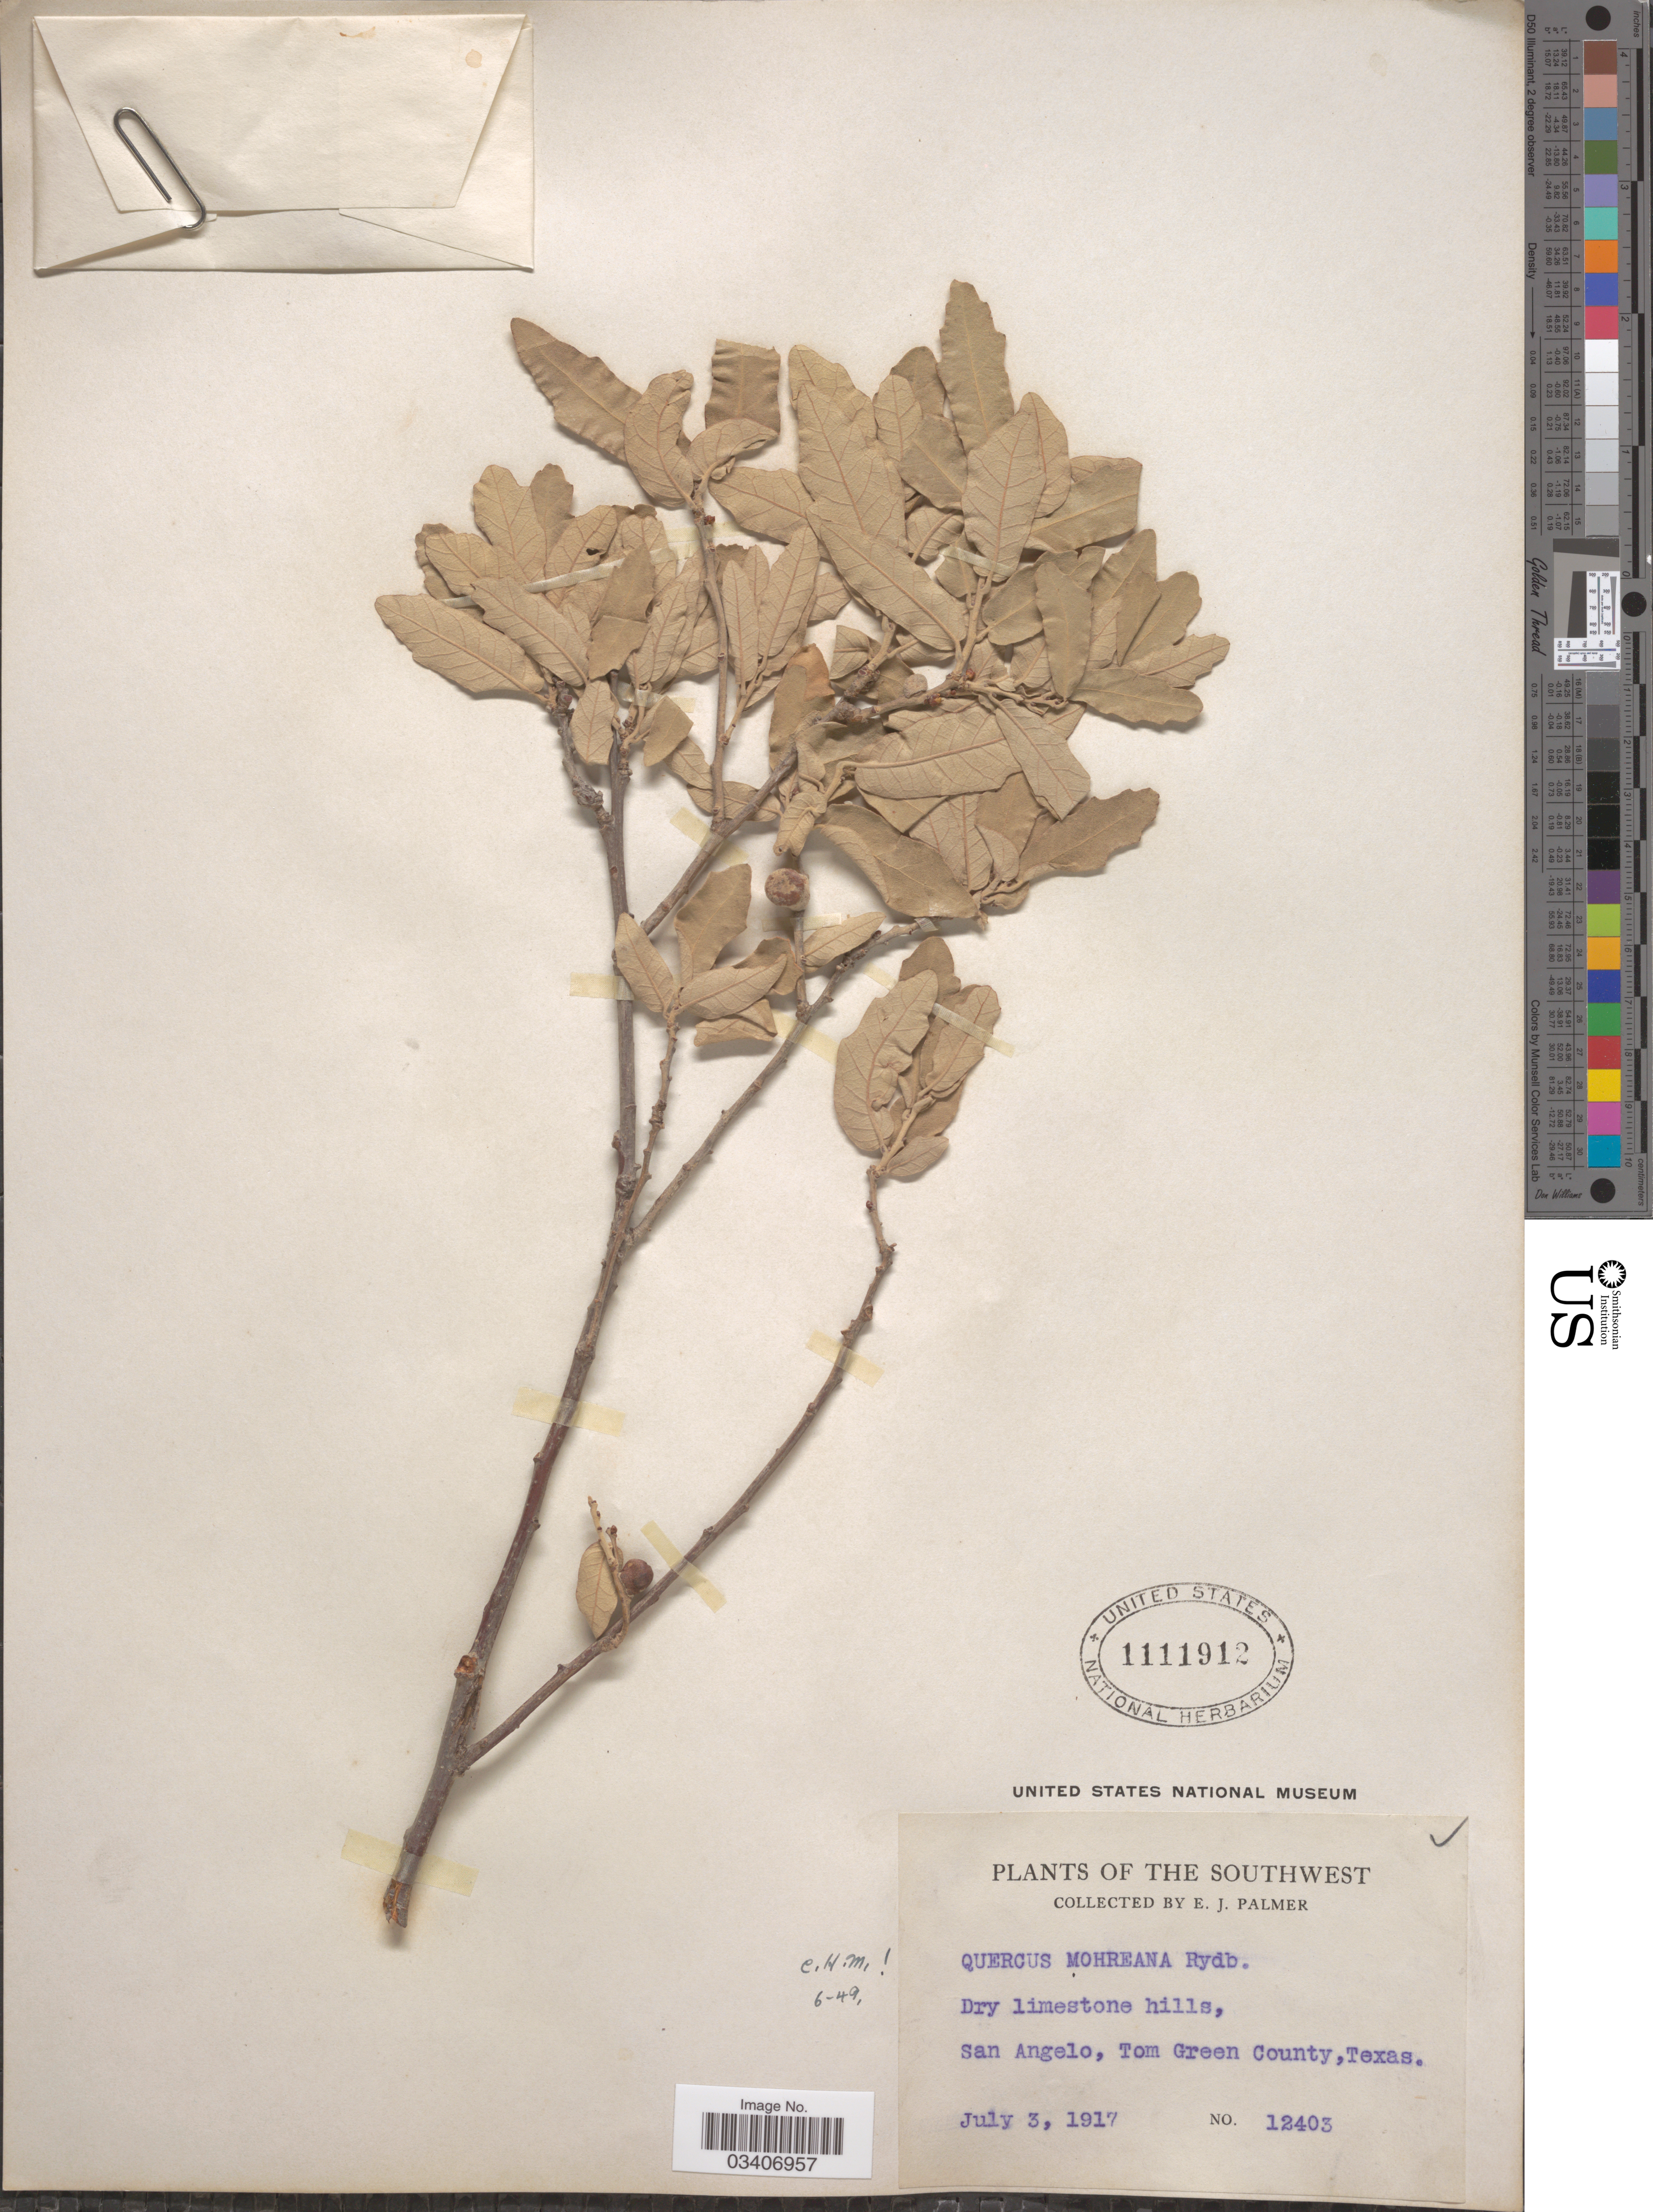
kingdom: Plantae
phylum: Tracheophyta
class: Magnoliopsida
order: Fagales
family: Fagaceae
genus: Quercus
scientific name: Quercus mohriana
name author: Buckley ex Rydb.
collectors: E. J. Palmer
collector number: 12403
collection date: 1917-07-03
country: United States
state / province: Texas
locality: The Southwest. San Angelo, Tom Green County.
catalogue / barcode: US 1111912